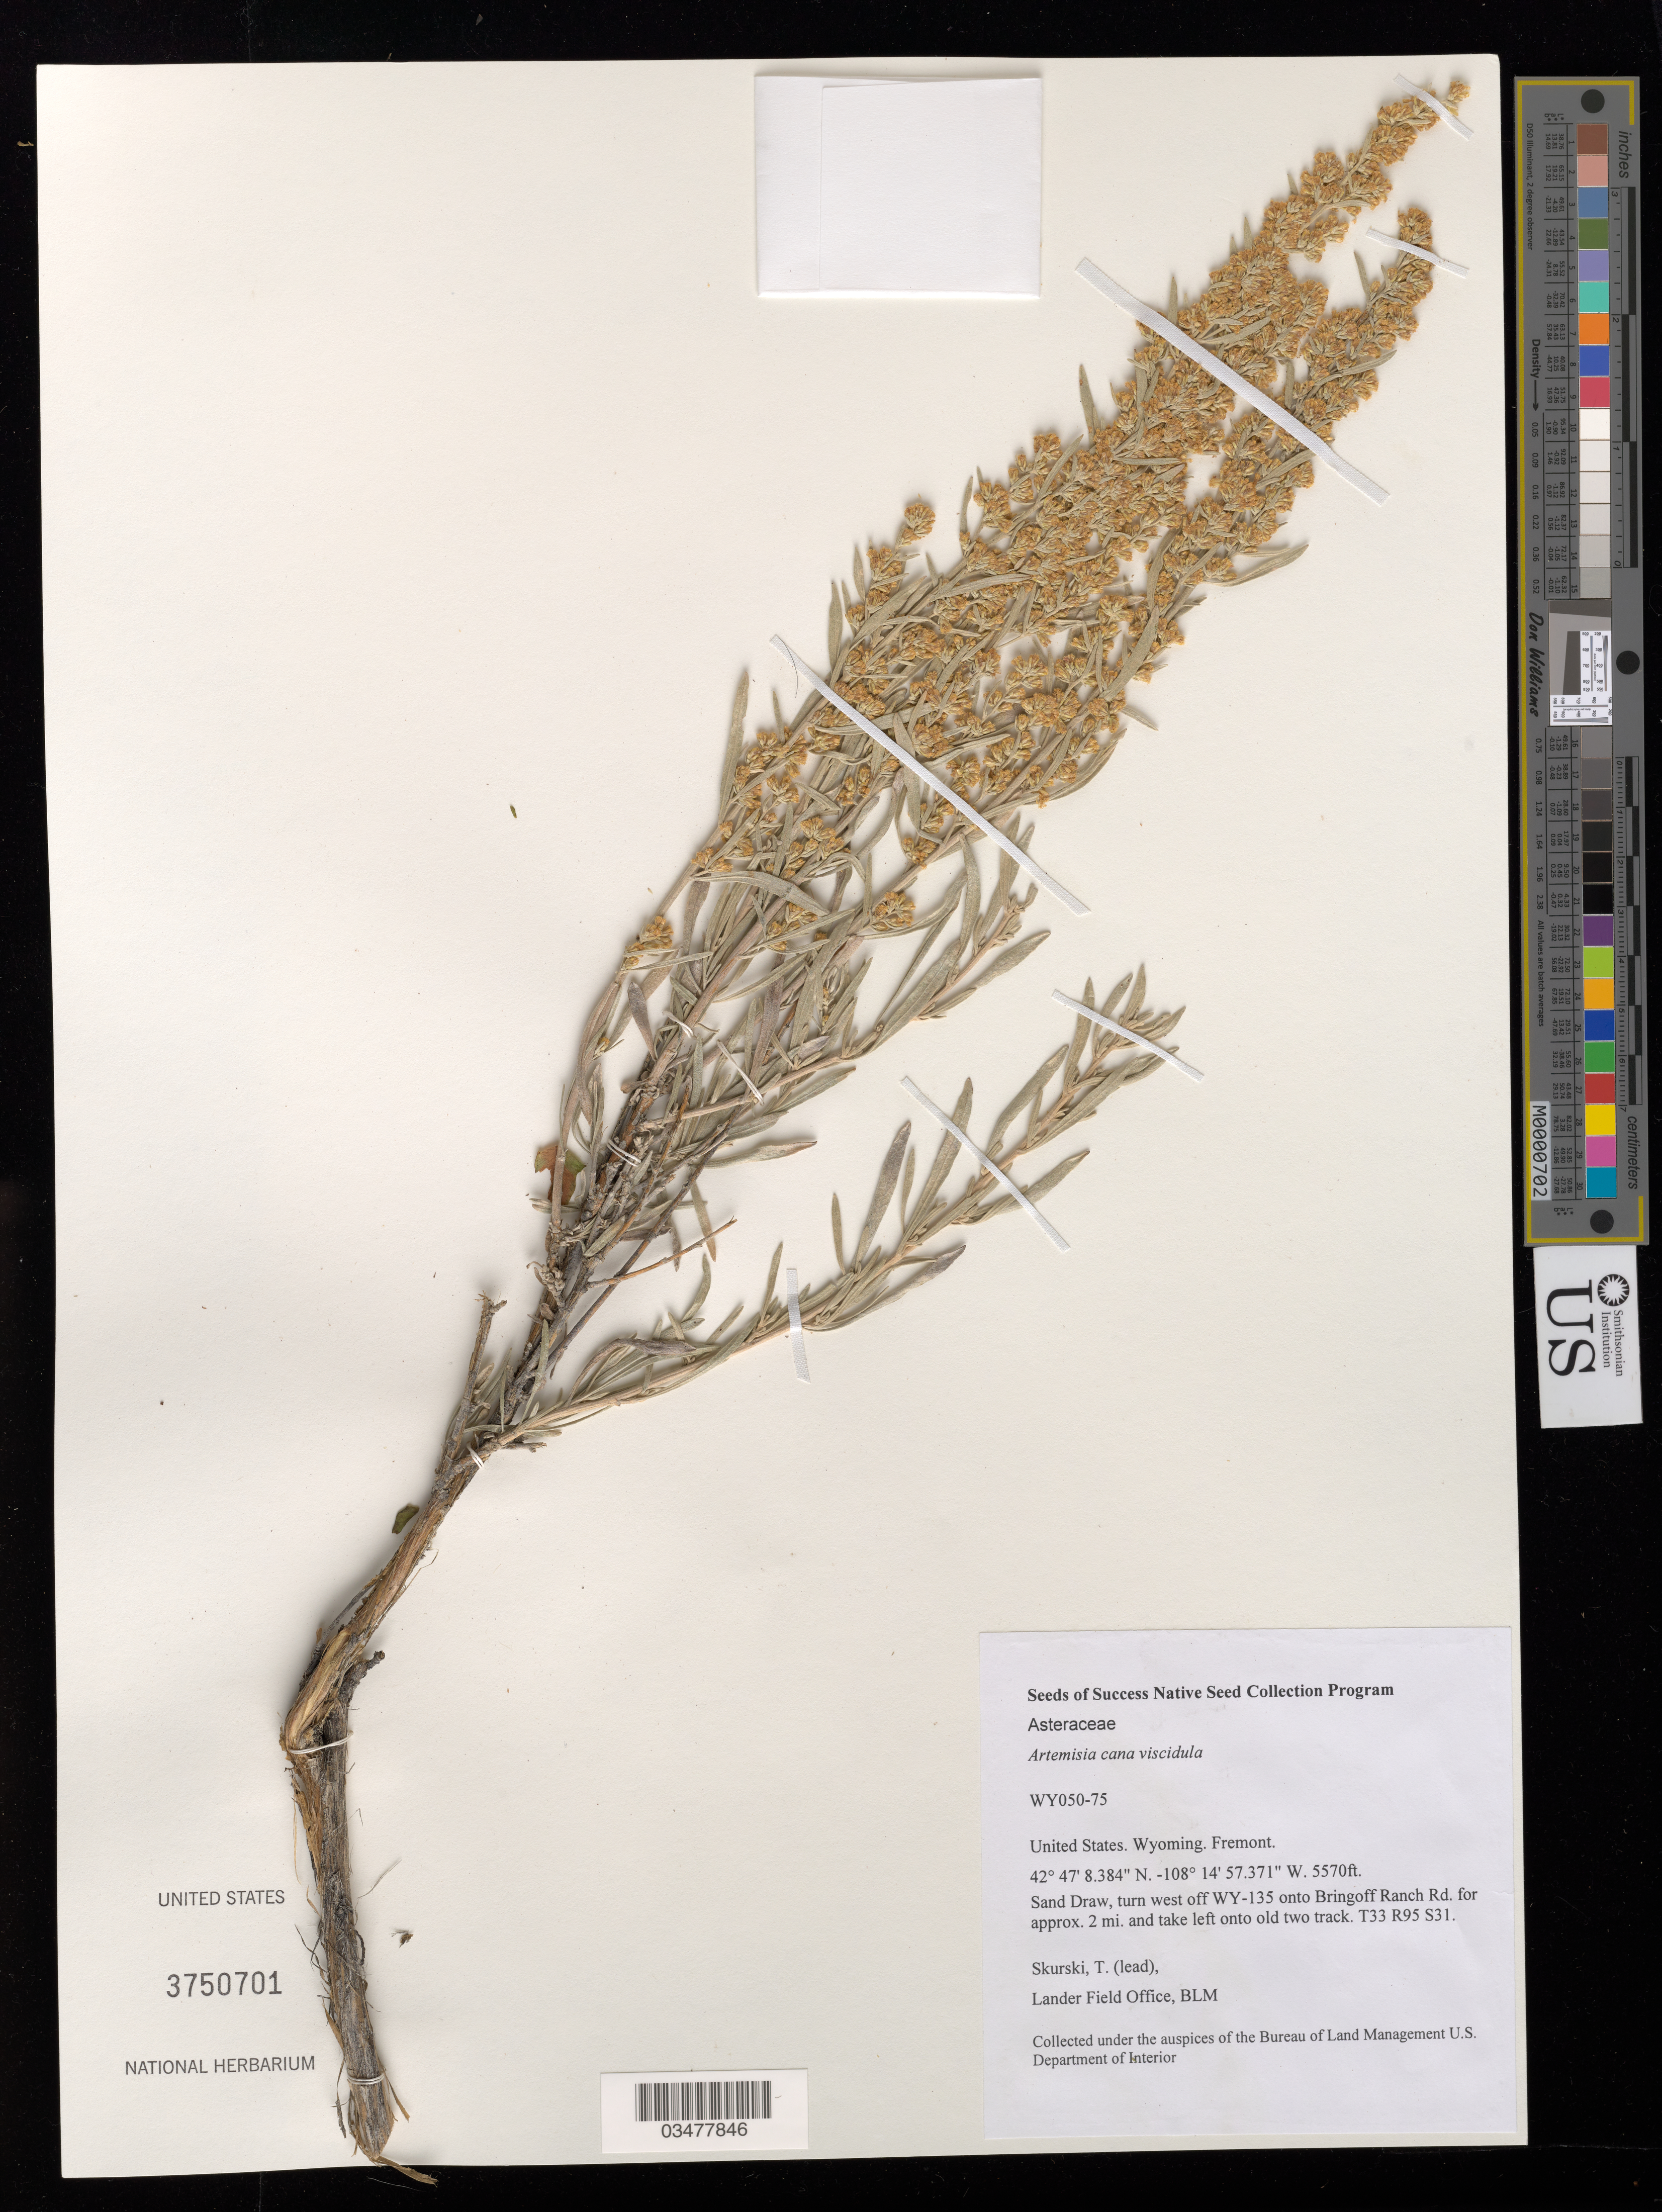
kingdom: Plantae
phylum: Tracheophyta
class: Magnoliopsida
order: Asterales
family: Asteraceae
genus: Artemisia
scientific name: Artemisia cana subsp. viscidula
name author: (Osterh.) Beetle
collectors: A. Spencer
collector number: WY050-75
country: United States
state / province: Wyoming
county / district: Fremont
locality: Sand Draw, Bringoff Ranch Rd. T33 R95 S31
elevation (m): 1698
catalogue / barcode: US 3750701